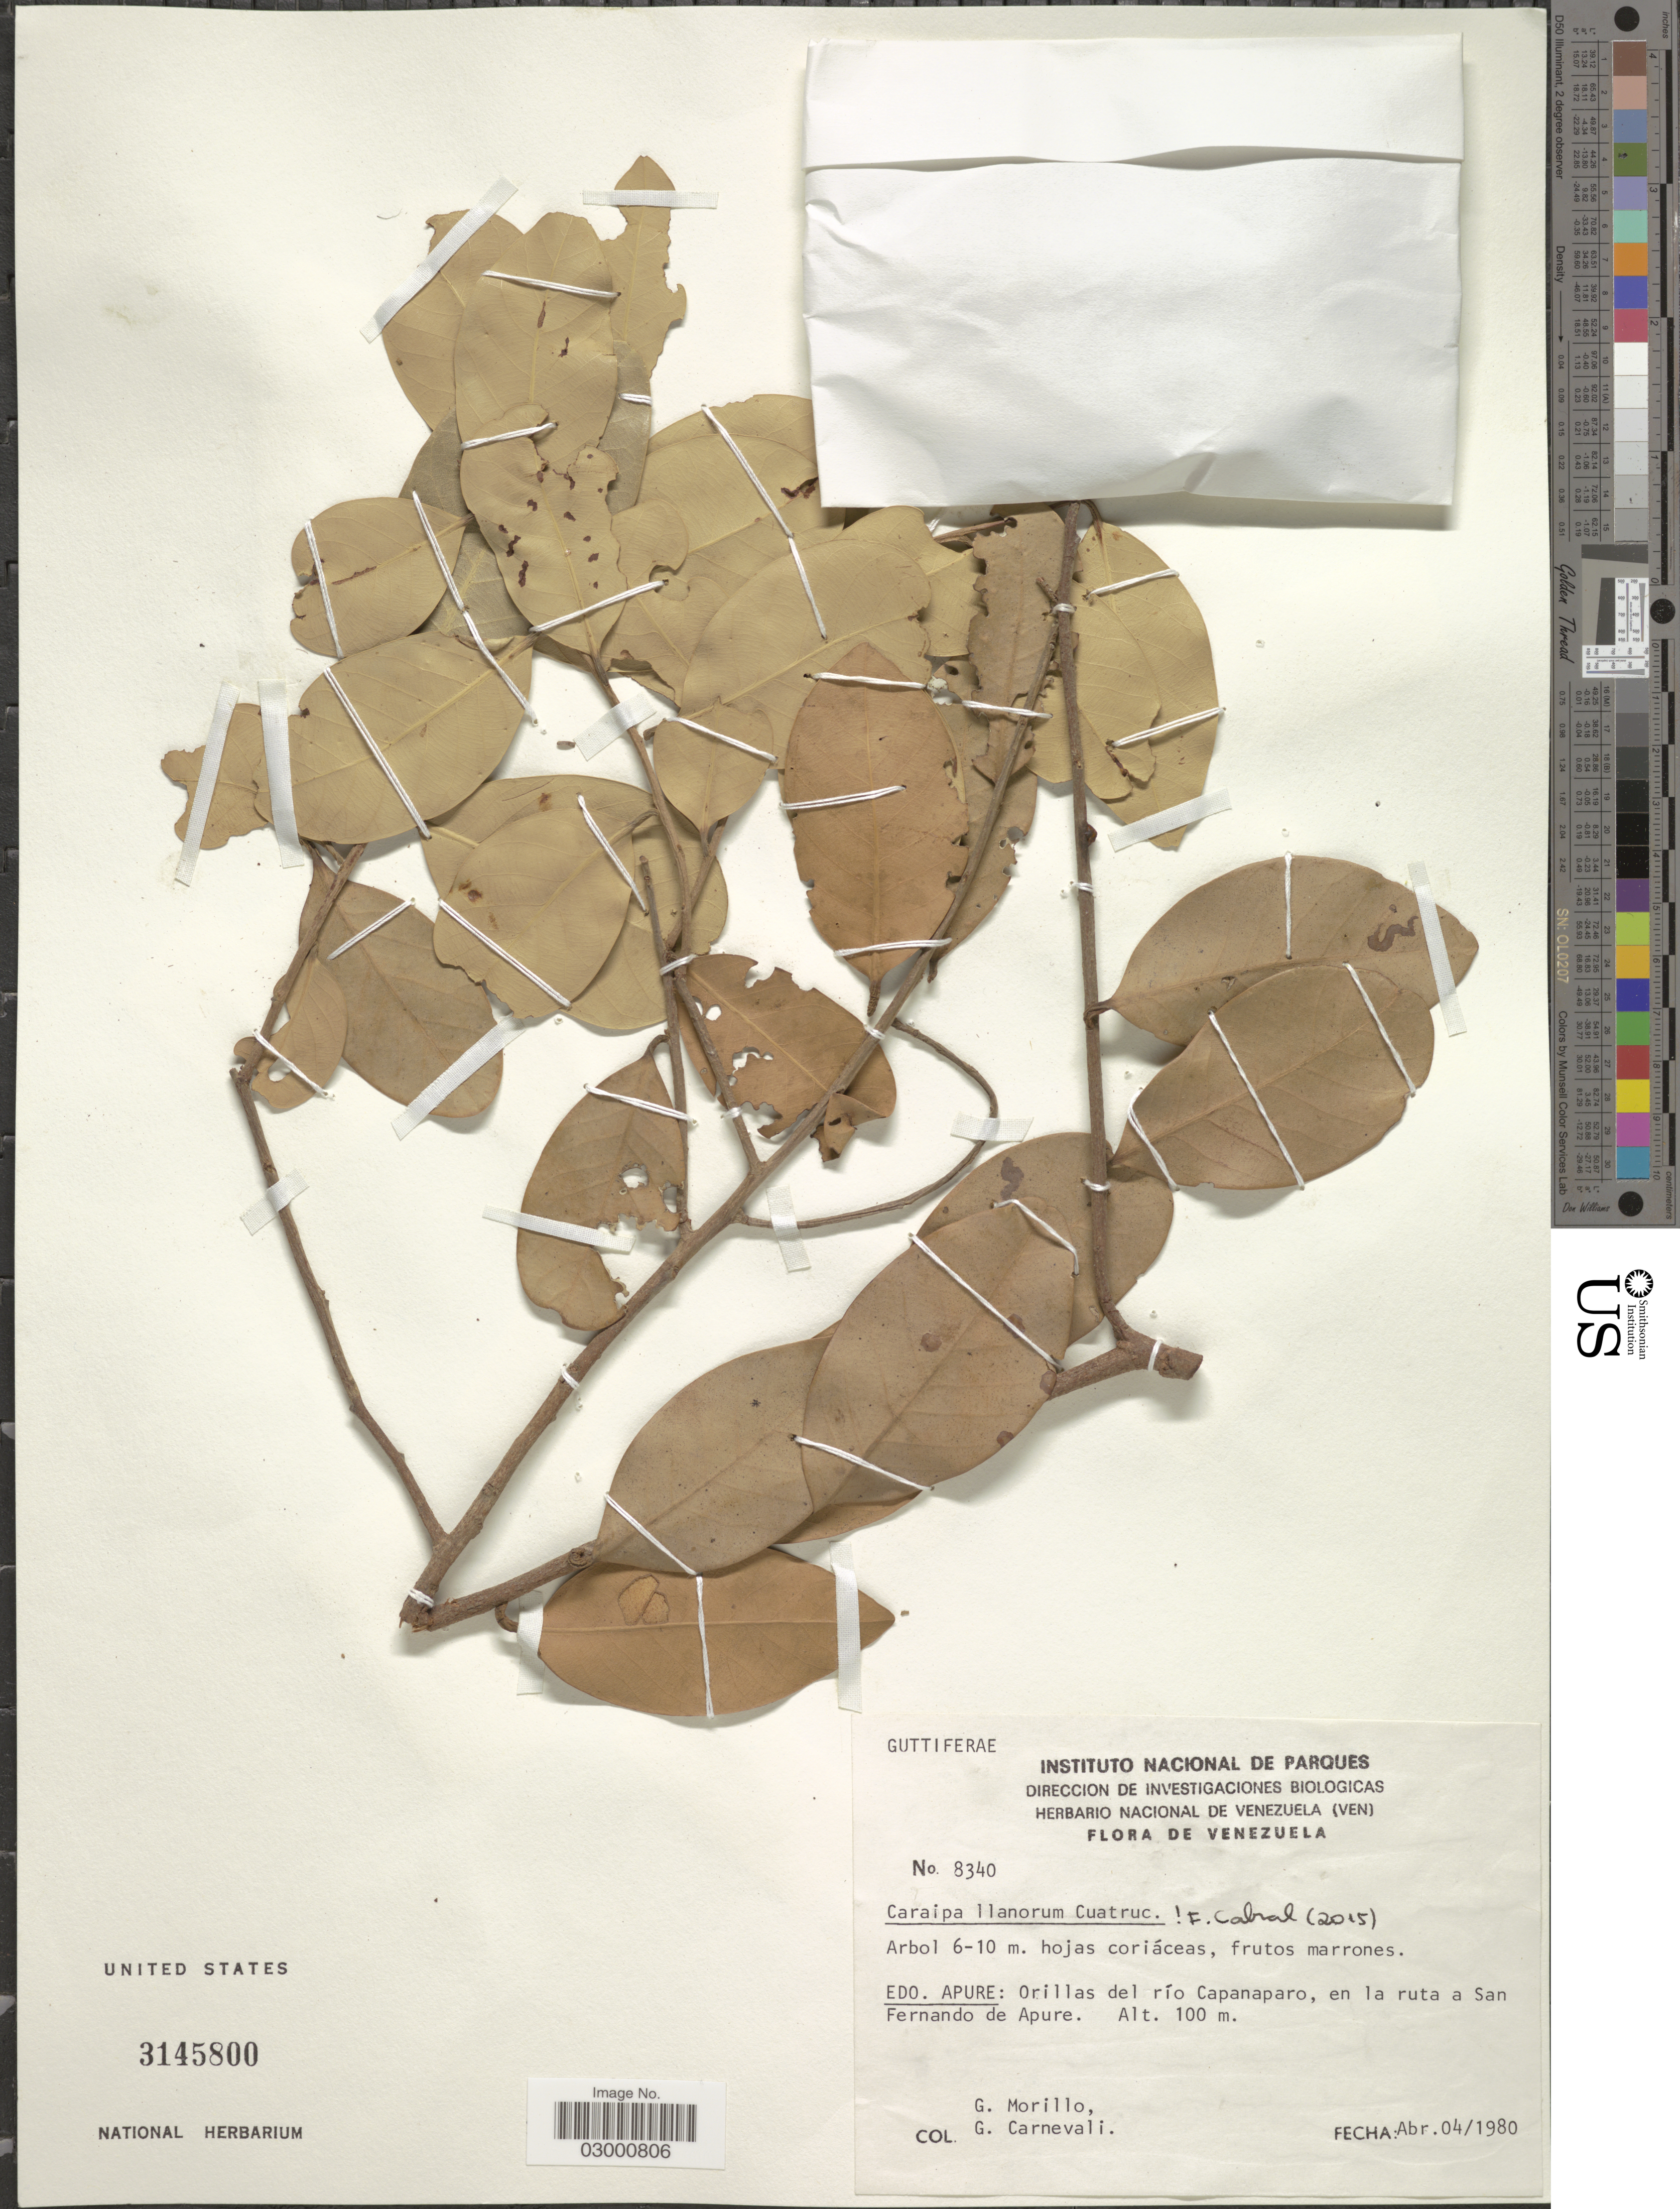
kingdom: Plantae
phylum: Tracheophyta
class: Magnoliopsida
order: Malpighiales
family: Calophyllaceae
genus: Caraipa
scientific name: Caraipa llanorum subsp. llanorum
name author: Cuatrec.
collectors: G. Morillo & G. Carnevali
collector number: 8340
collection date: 1980-04-04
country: Venezuela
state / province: Apure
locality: Orillas del río Capanaparo, en la ruta a San Fernando de Apure.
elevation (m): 100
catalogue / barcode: US 3145800